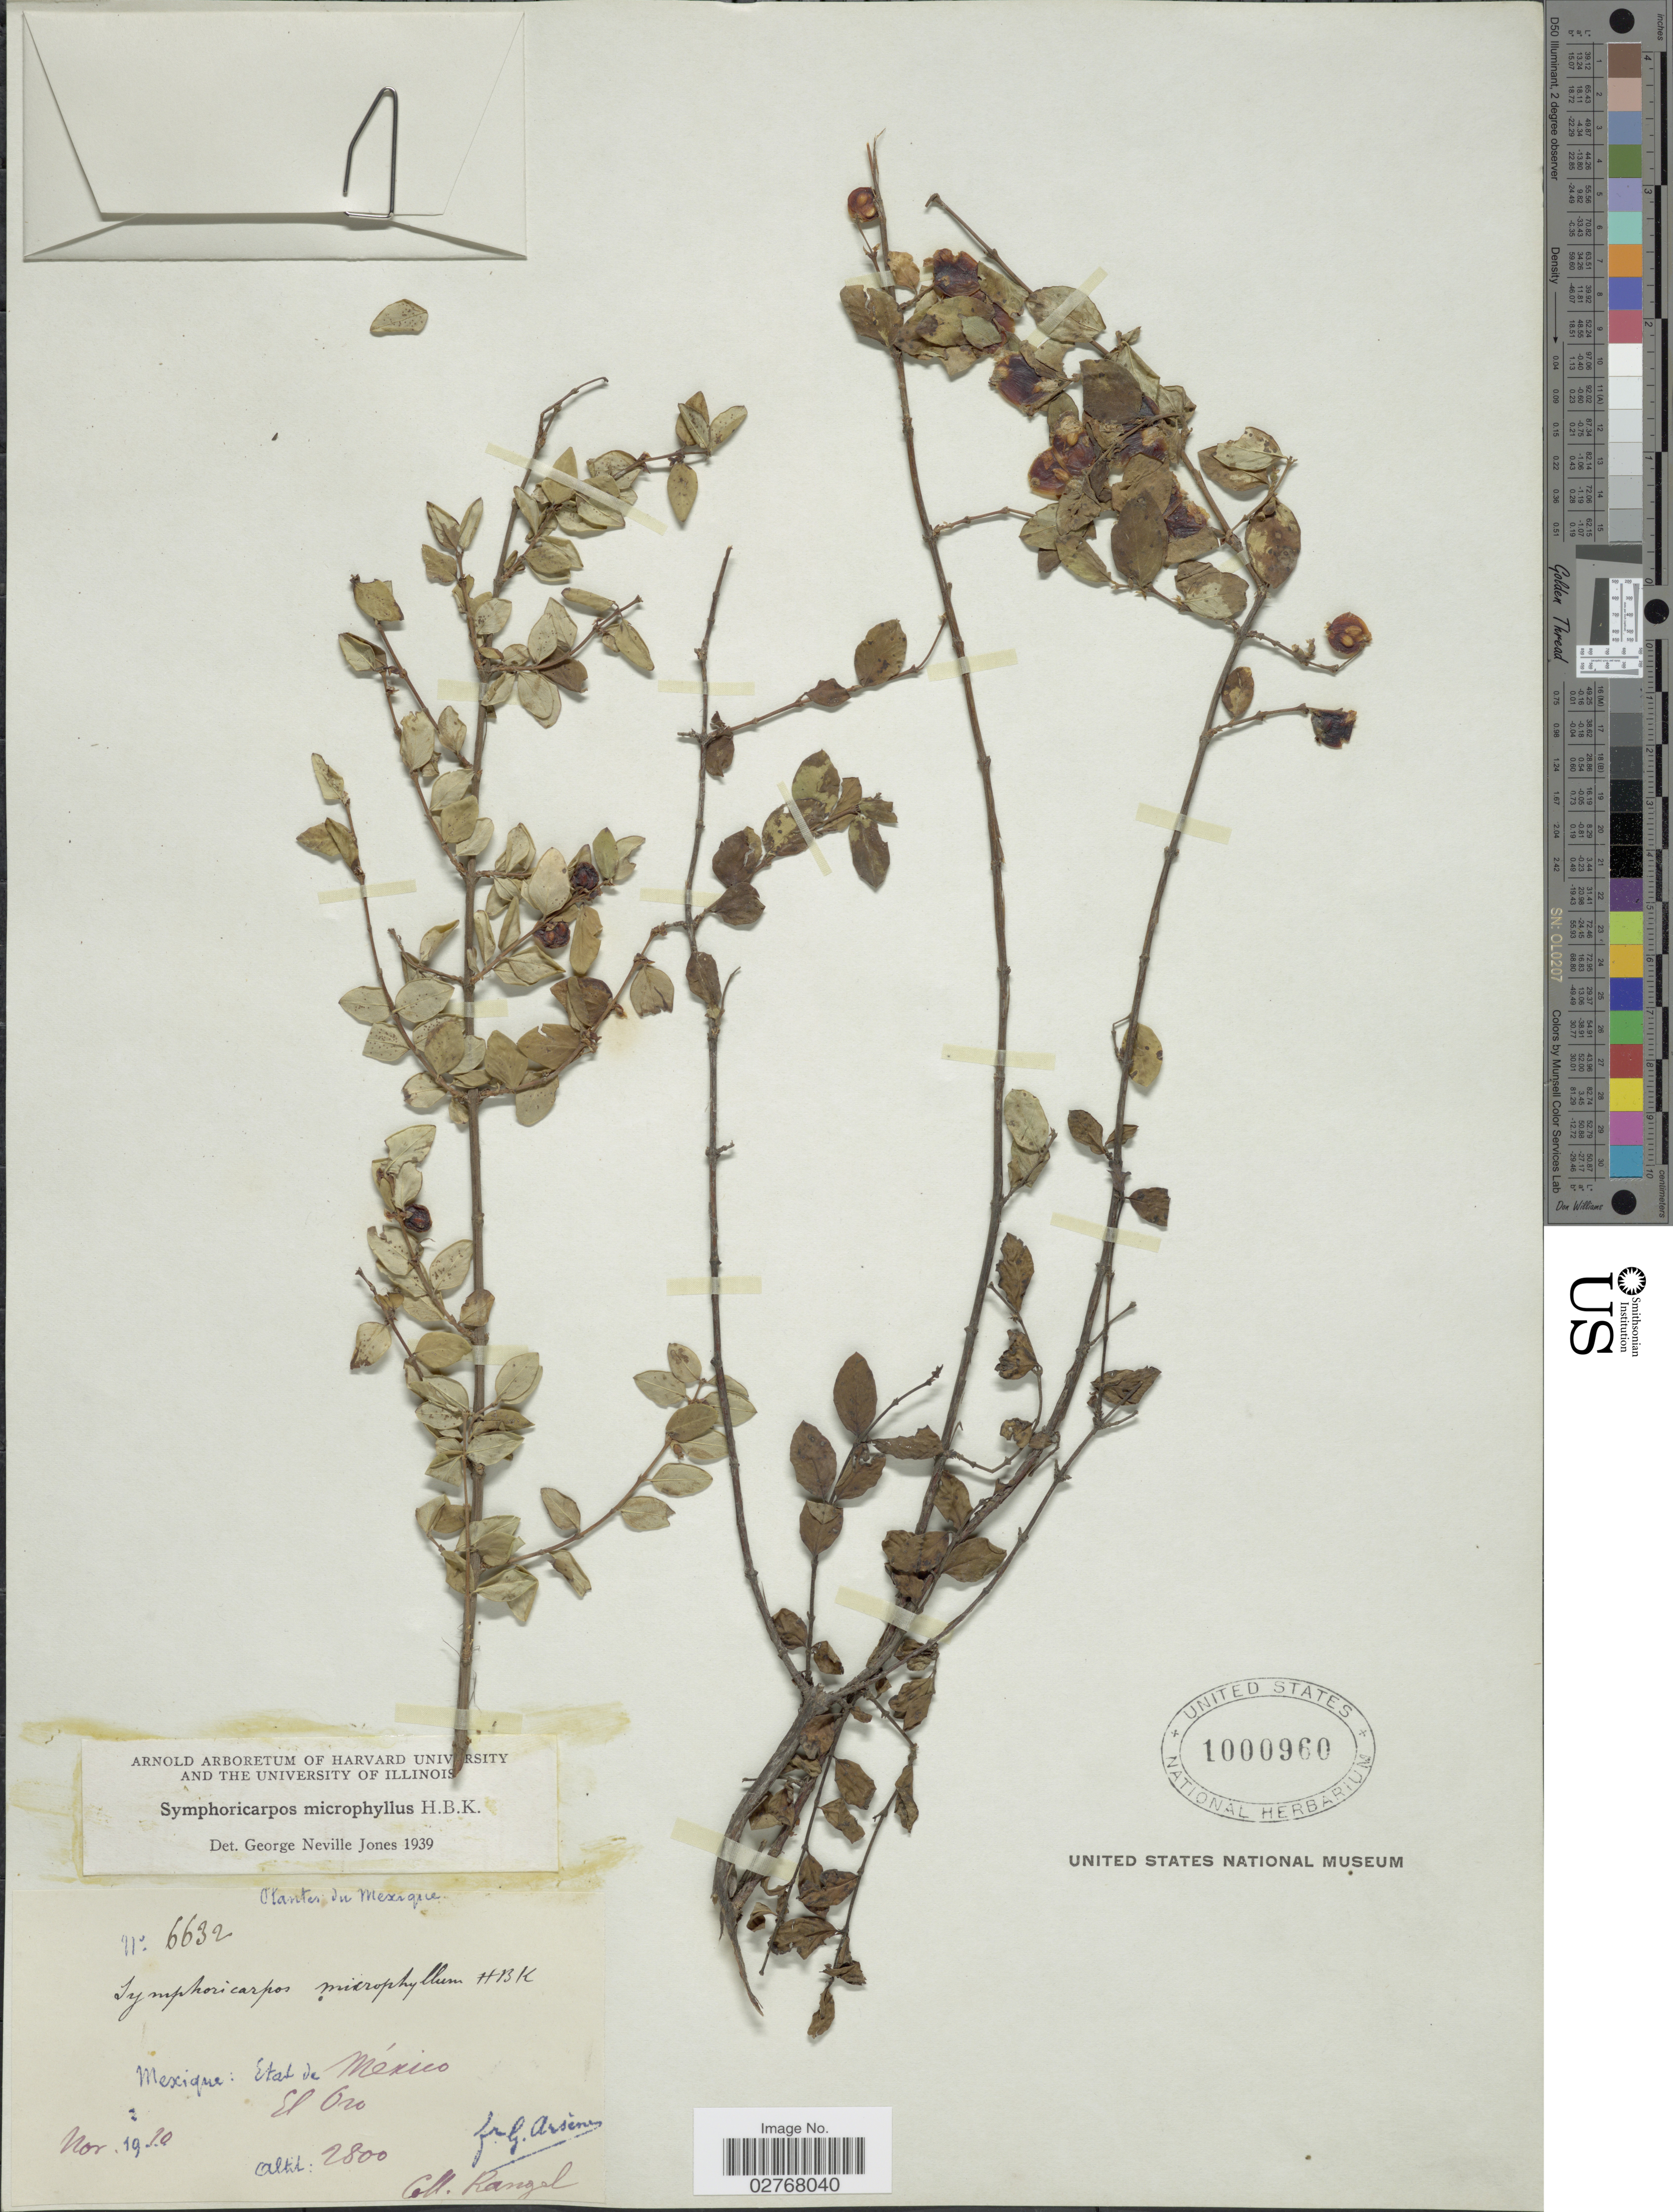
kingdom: Plantae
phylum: Tracheophyta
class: Magnoliopsida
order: Dipsacales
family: Caprifoliaceae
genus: Symphoricarpos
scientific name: Symphoricarpos microphyllus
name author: Kunth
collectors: -- Rangel & Bro. G. Arsène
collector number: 6632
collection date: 1930-11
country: Mexico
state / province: México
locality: El Oro.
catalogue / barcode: US 1000960